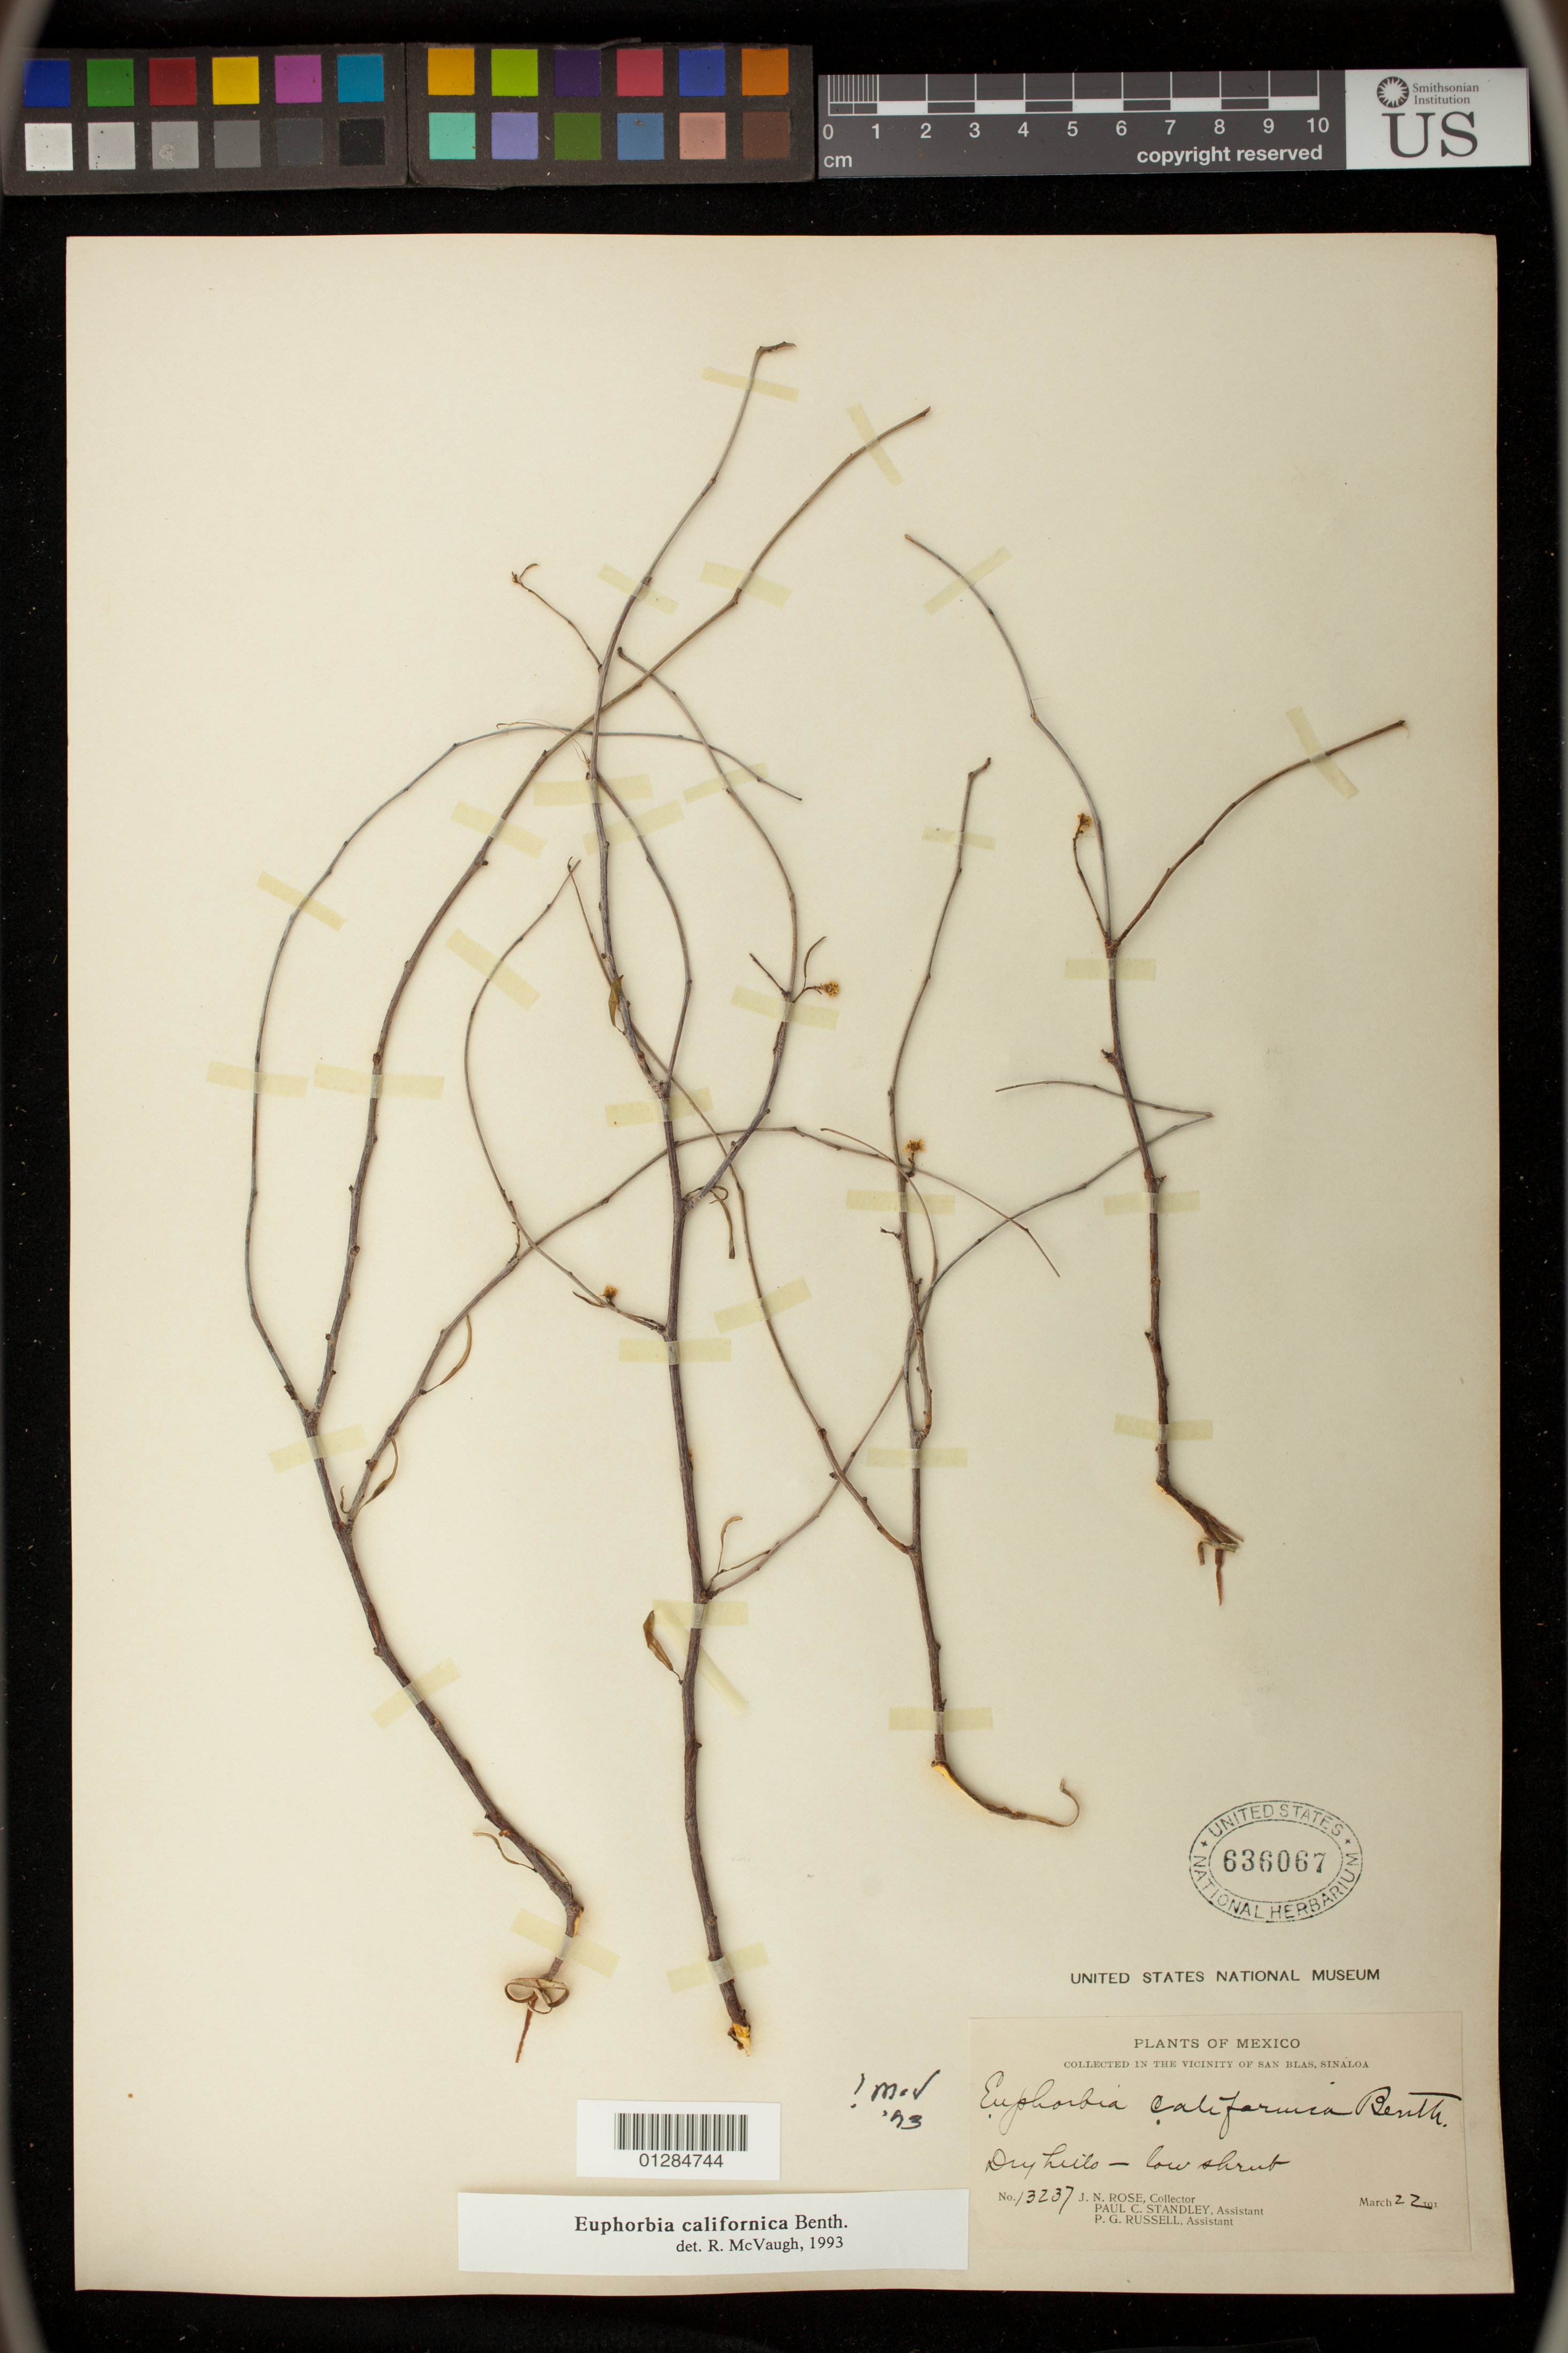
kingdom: Plantae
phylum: Tracheophyta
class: Magnoliopsida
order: Malpighiales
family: Euphorbiaceae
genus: Euphorbia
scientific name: Euphorbia sp.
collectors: J. N. Rose, P. C. Standley & P. G. Russell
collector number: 13237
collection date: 1910-03-22/1919-03-22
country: Mexico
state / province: Sinaloa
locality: in the vicinity of San Blas.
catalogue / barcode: US 636067